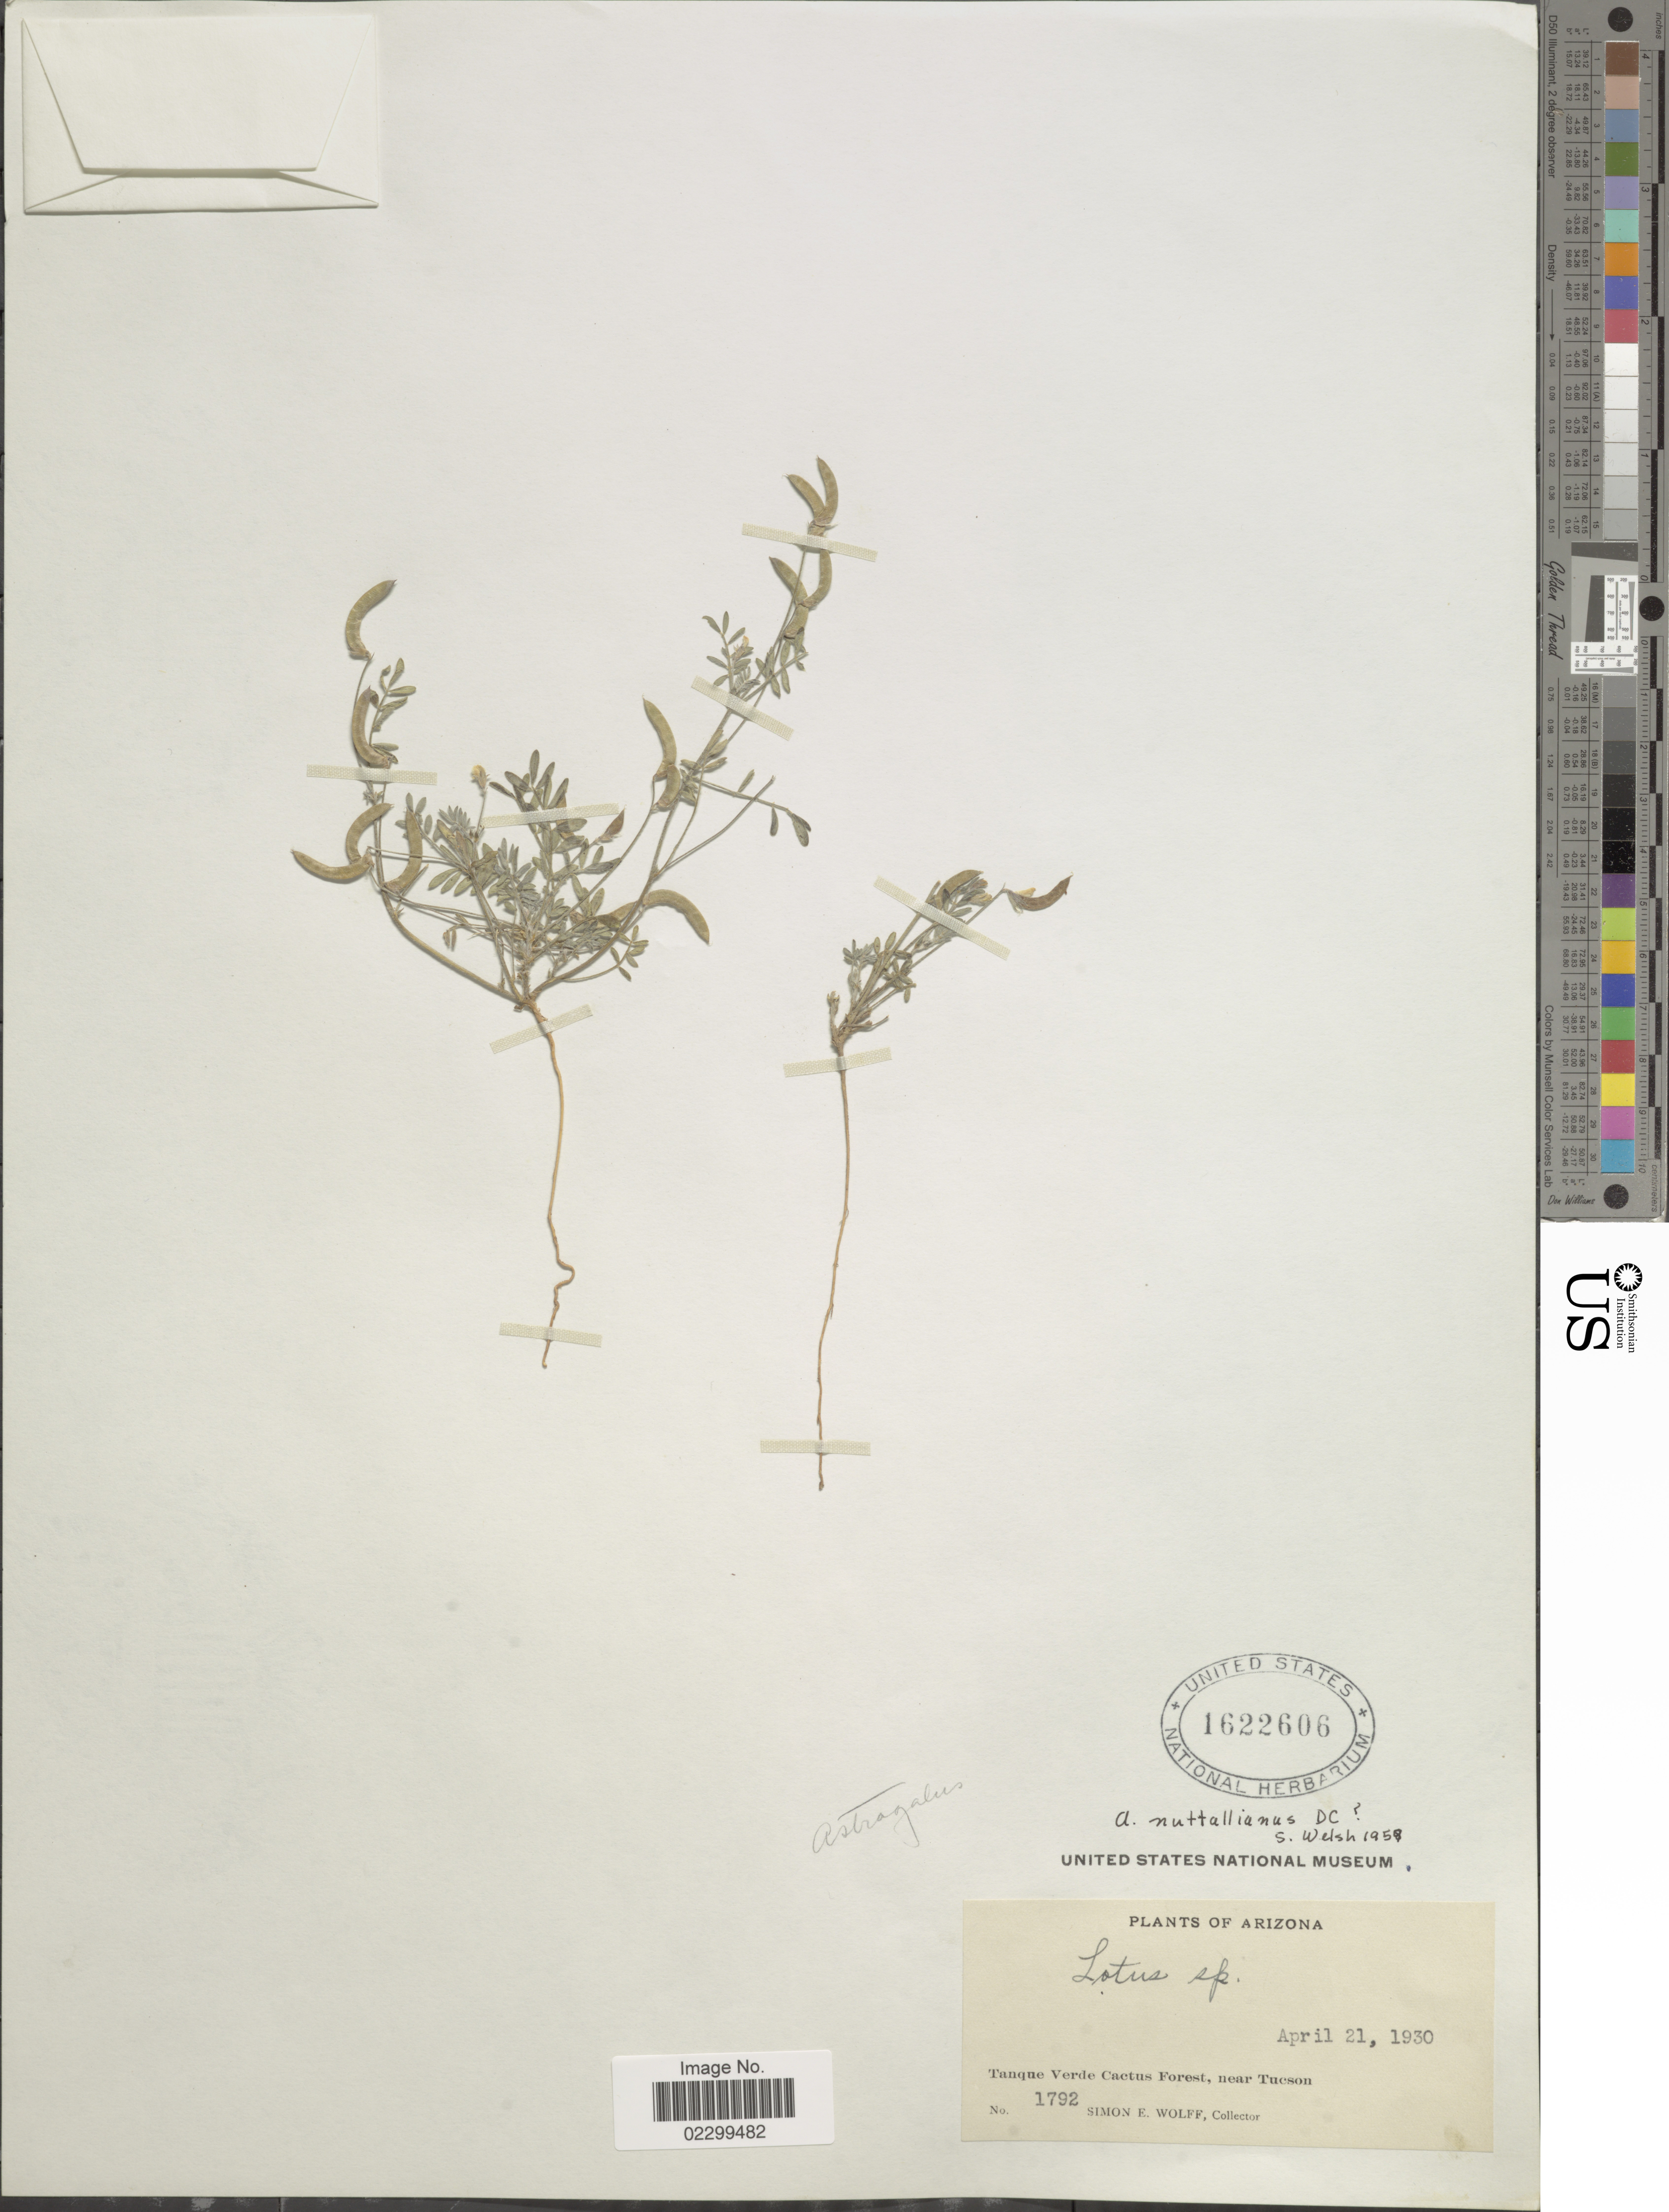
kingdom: Plantae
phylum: Tracheophyta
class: Magnoliopsida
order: Fabales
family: Fabaceae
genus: Astragalus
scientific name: Astragalus emoryanus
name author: (Rydb.) Cory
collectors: S. E. Wolff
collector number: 1792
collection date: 1930-04-21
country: United States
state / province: Arizona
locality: Tanque Verde Cactus Forest, near Tucson.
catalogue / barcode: US 1622606